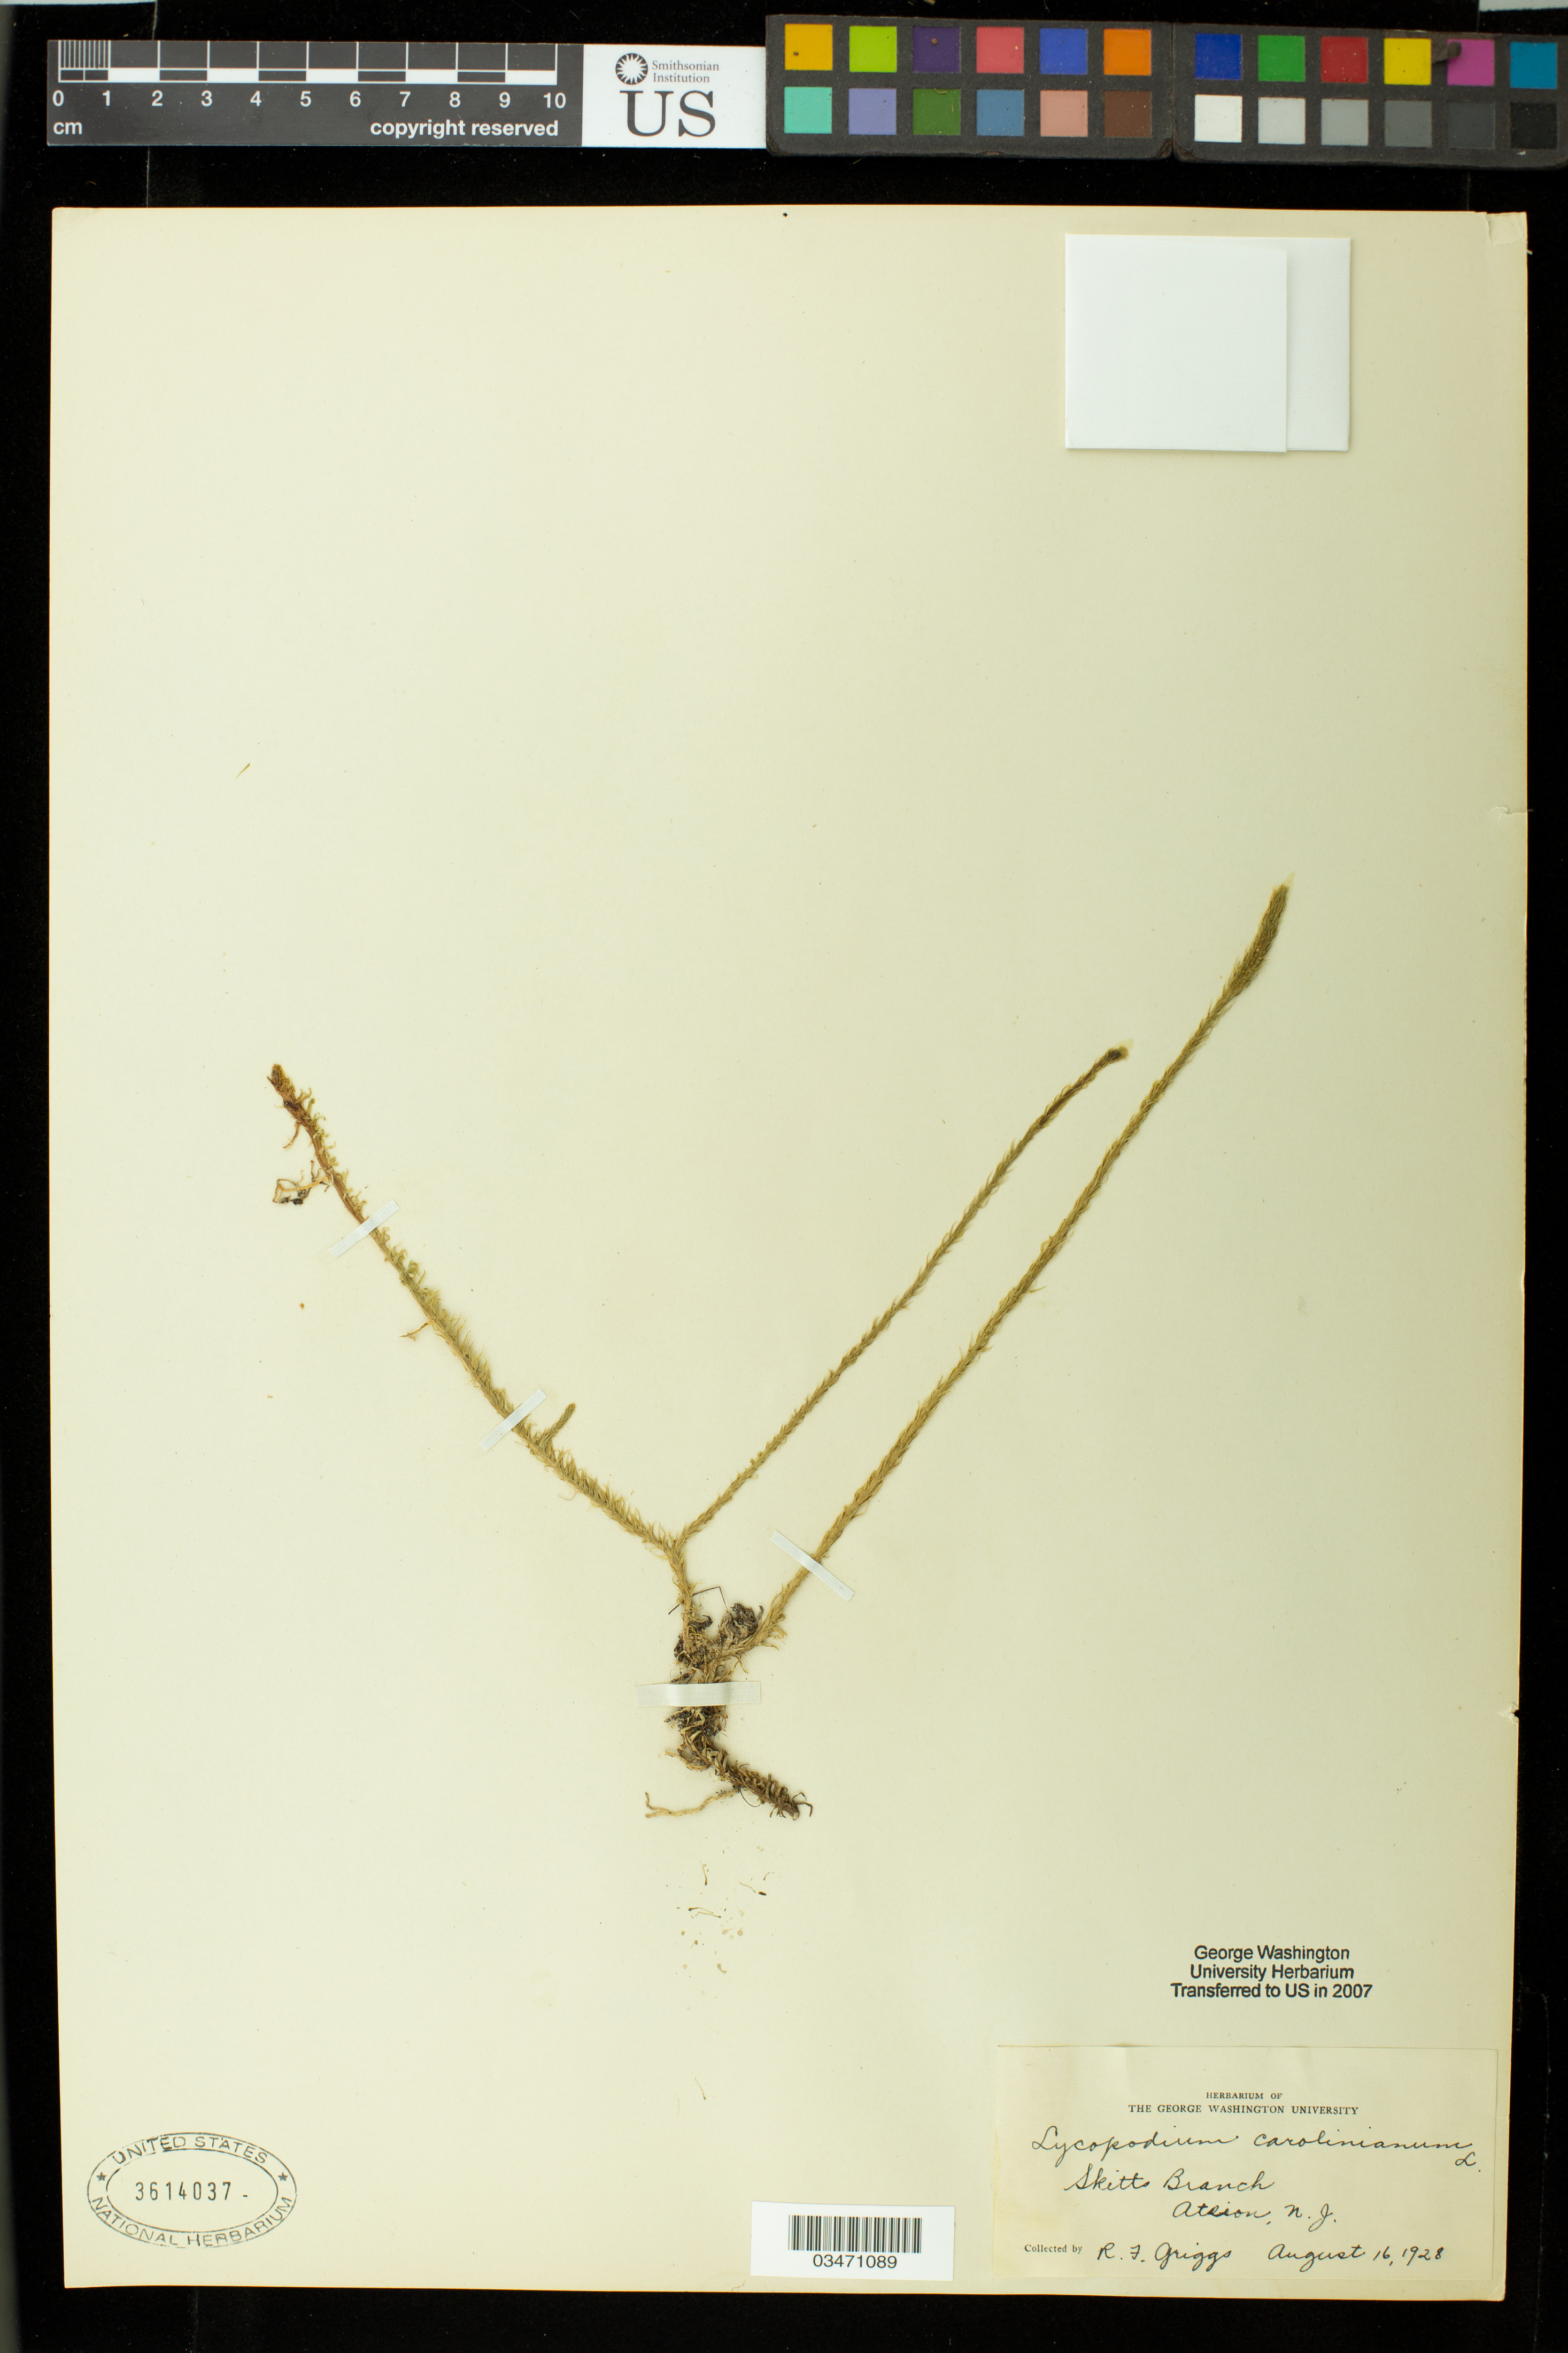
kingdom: Plantae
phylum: Tracheophyta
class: Lycopodiopsida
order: Lycopodiales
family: Lycopodiaceae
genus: Pseudolycopodiella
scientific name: Pseudolycopodiella caroliniana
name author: (L.) Holub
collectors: R. F. Griggs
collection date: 1928-08-15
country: United States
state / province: New Jersey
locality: Skitto Branch, Atsion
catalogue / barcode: US 3614037